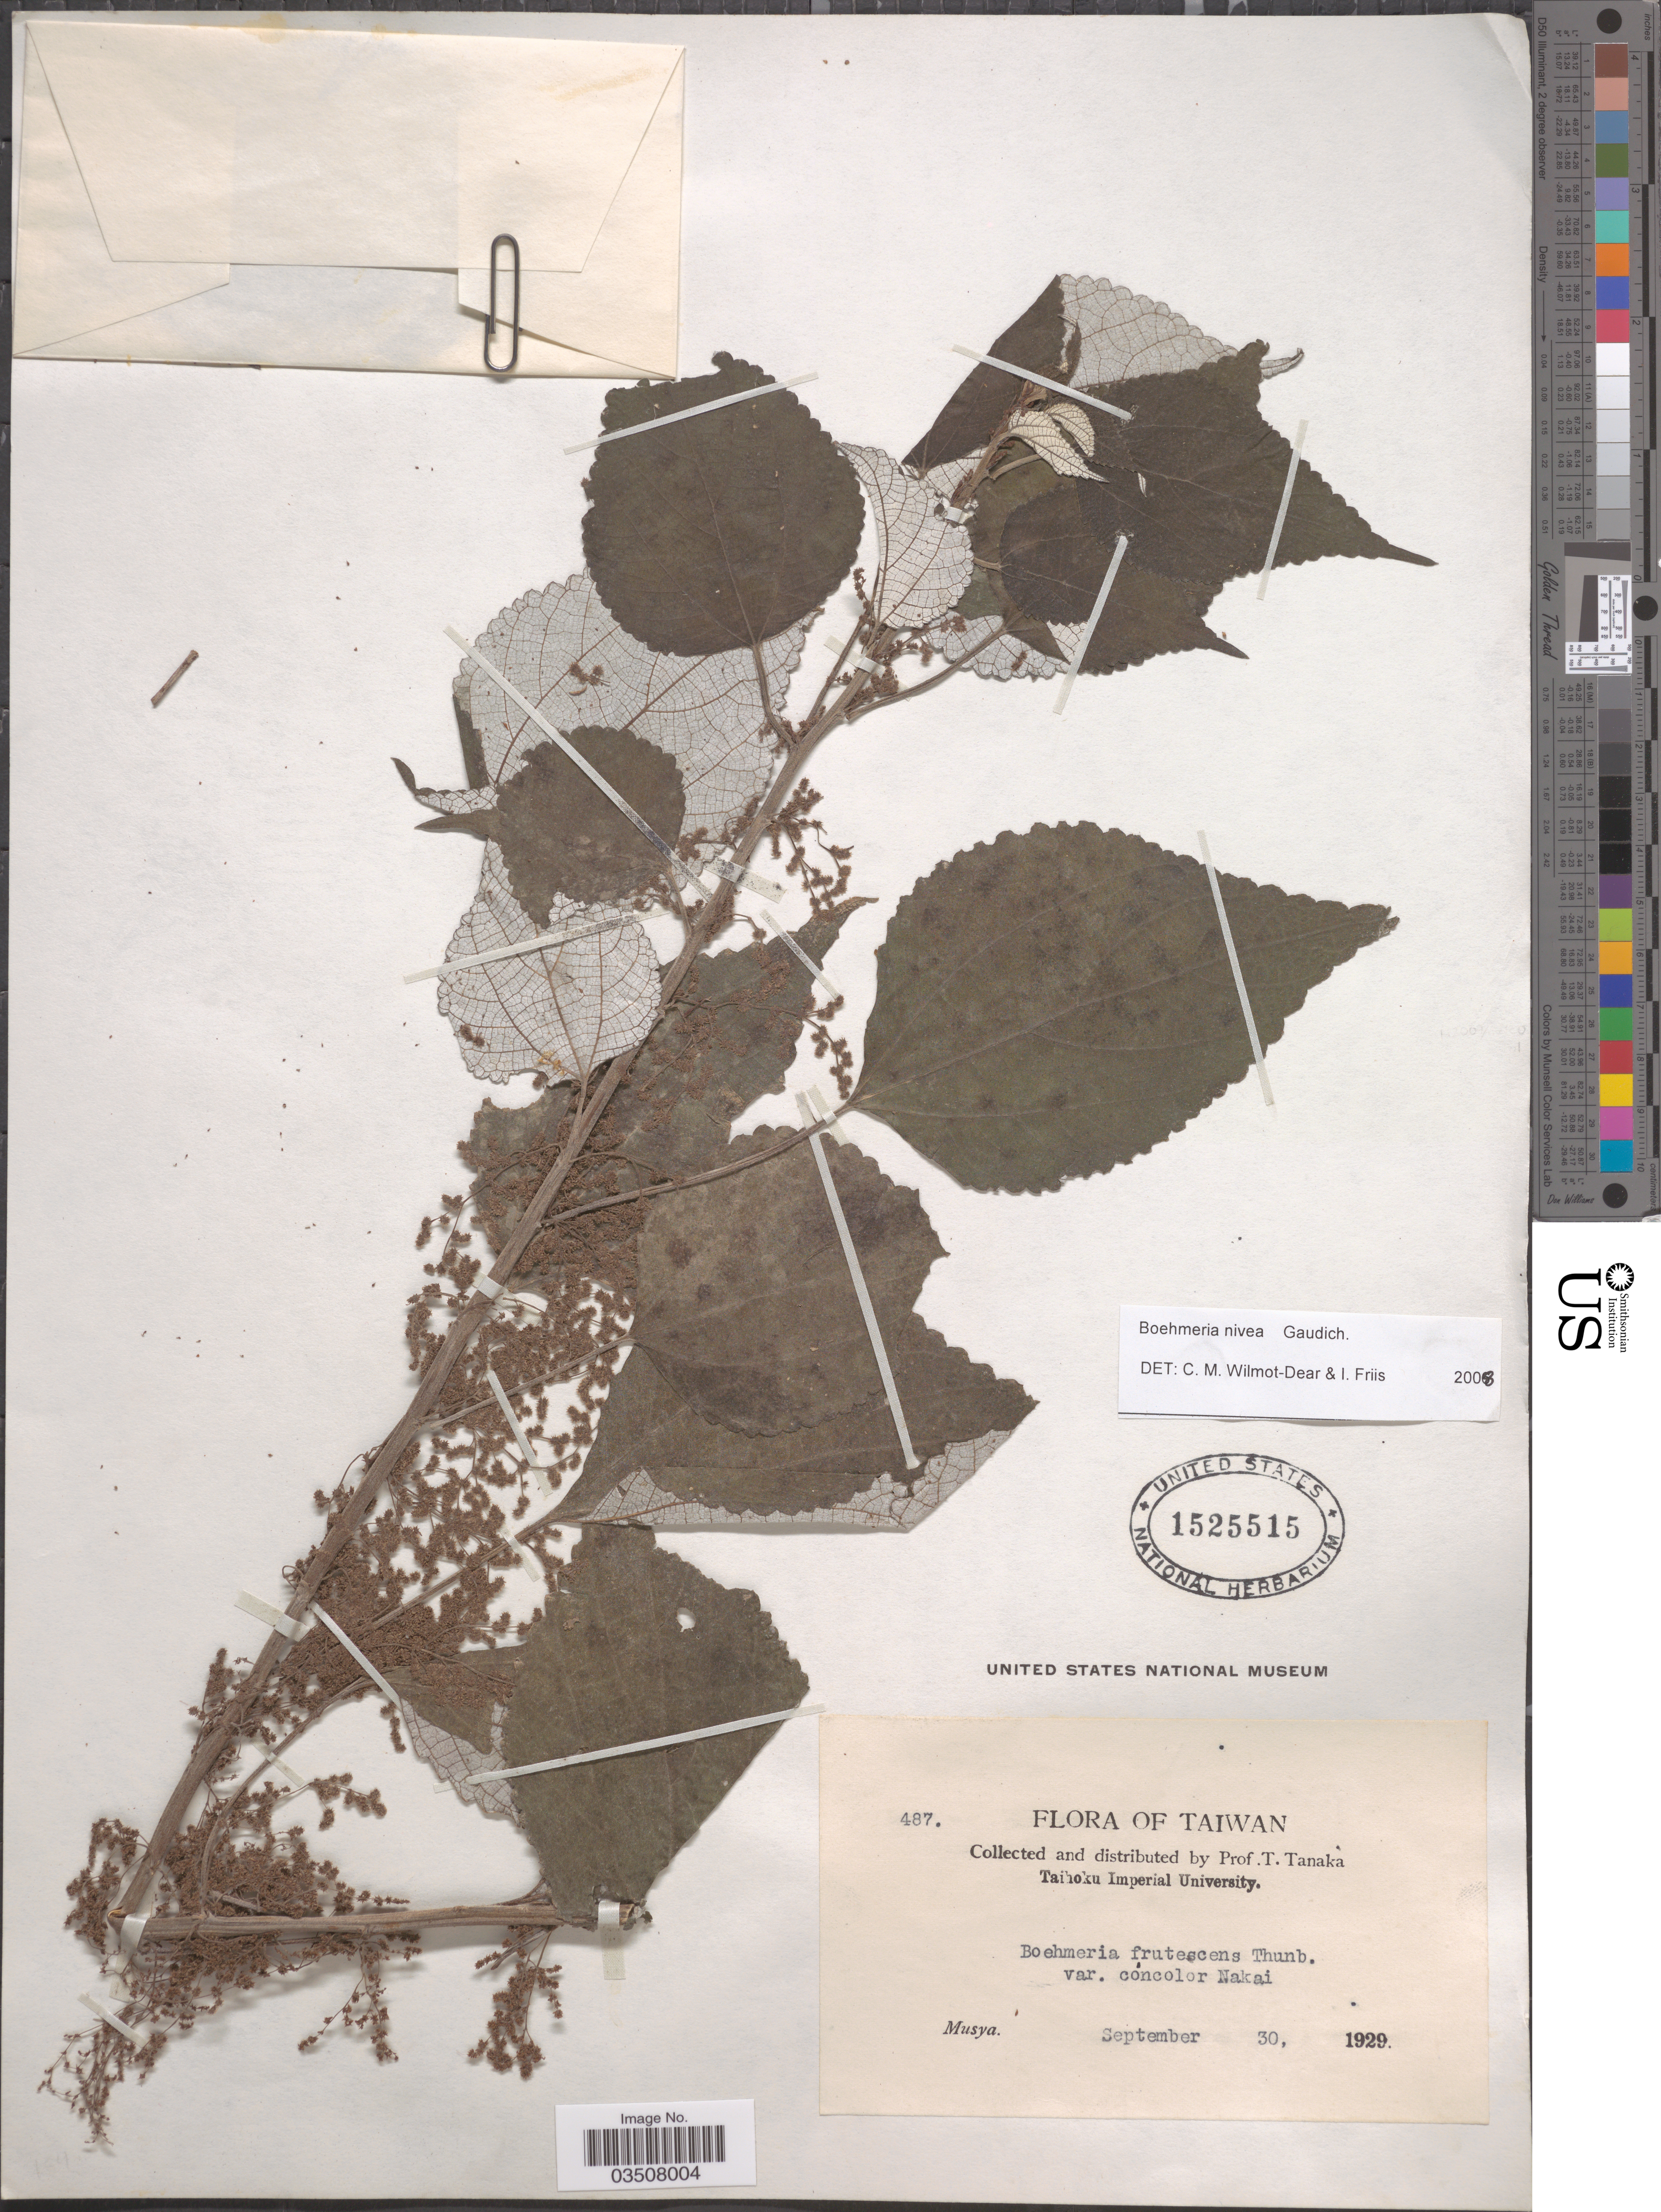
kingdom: Plantae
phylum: Tracheophyta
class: Magnoliopsida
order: Rosales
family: Urticaceae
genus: Boehmeria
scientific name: Boehmeria nivea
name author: (L.) Gaudich.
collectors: T. Tanaka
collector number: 487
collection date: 1929-09-30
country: Taiwan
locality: Musya.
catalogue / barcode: US 1525515